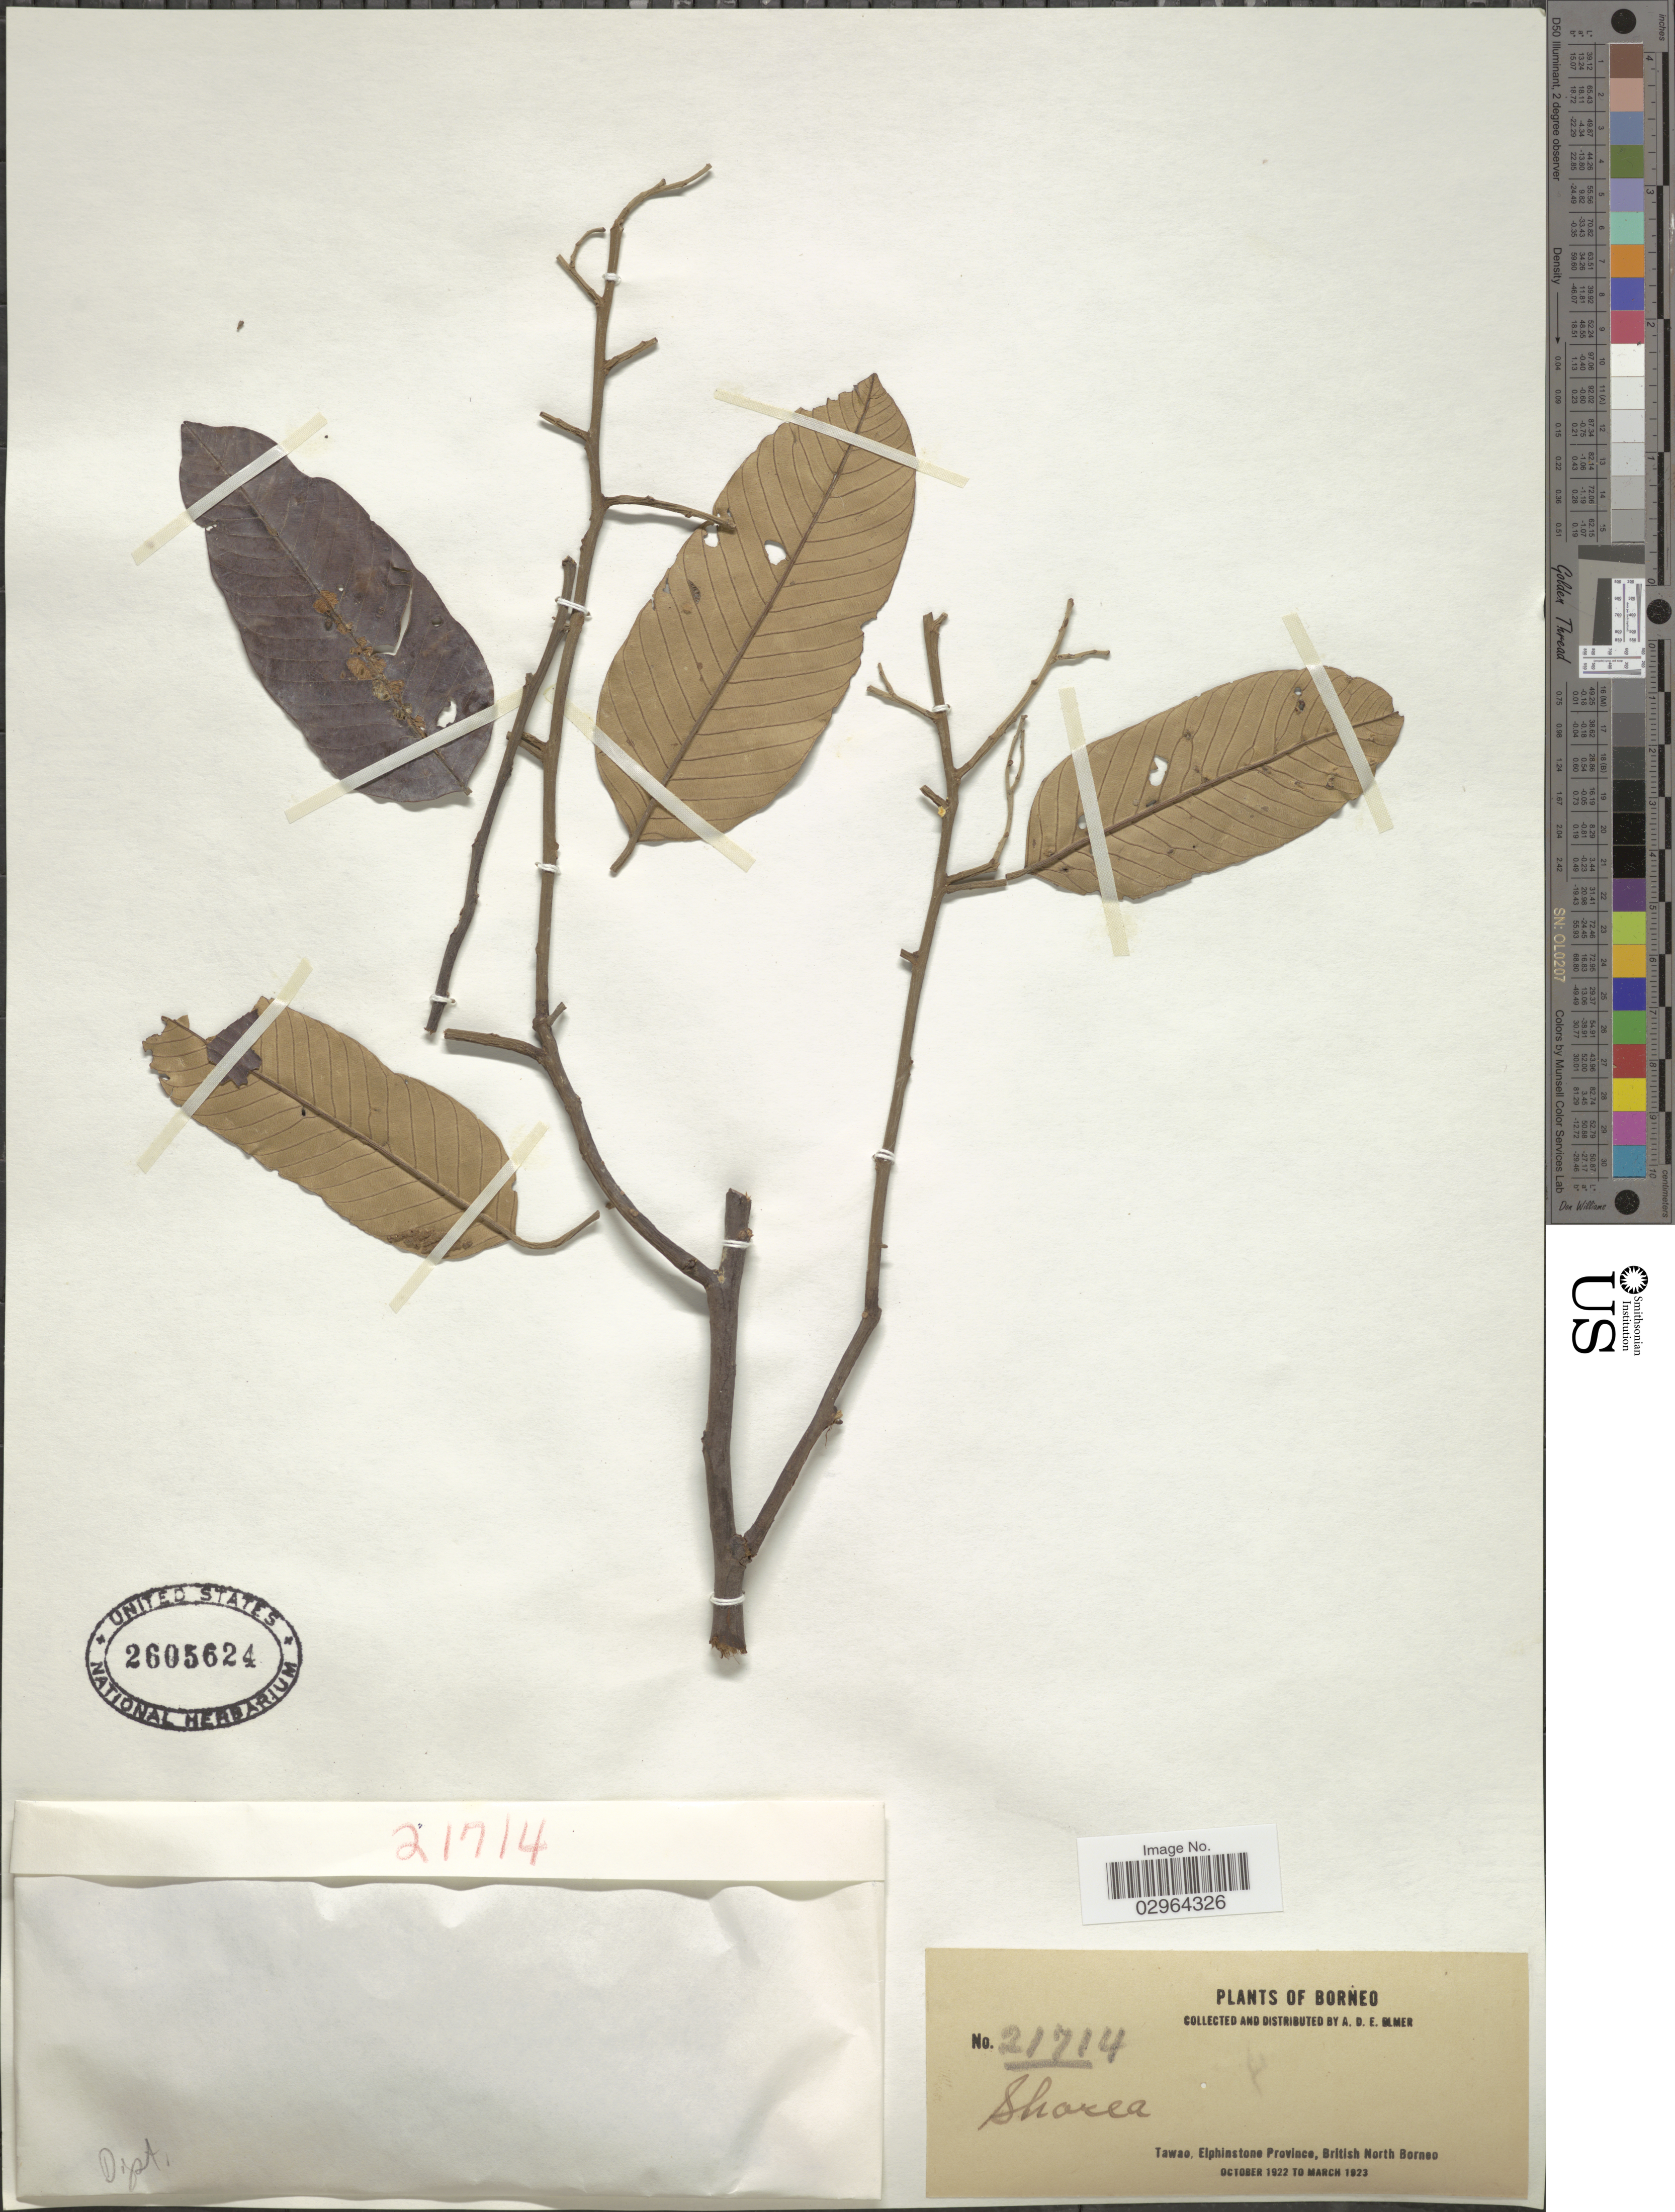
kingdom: Plantae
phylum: Tracheophyta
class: Magnoliopsida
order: Malvales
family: Dipterocarpaceae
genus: Shorea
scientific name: Shorea superba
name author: Symington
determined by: Ashton, P. S.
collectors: A. D. E. Elmer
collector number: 21714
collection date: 1922-10/1923-03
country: Malaysia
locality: Borneo. Tawao, Elphinstone Province, British North Borneo.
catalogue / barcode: US 2605624